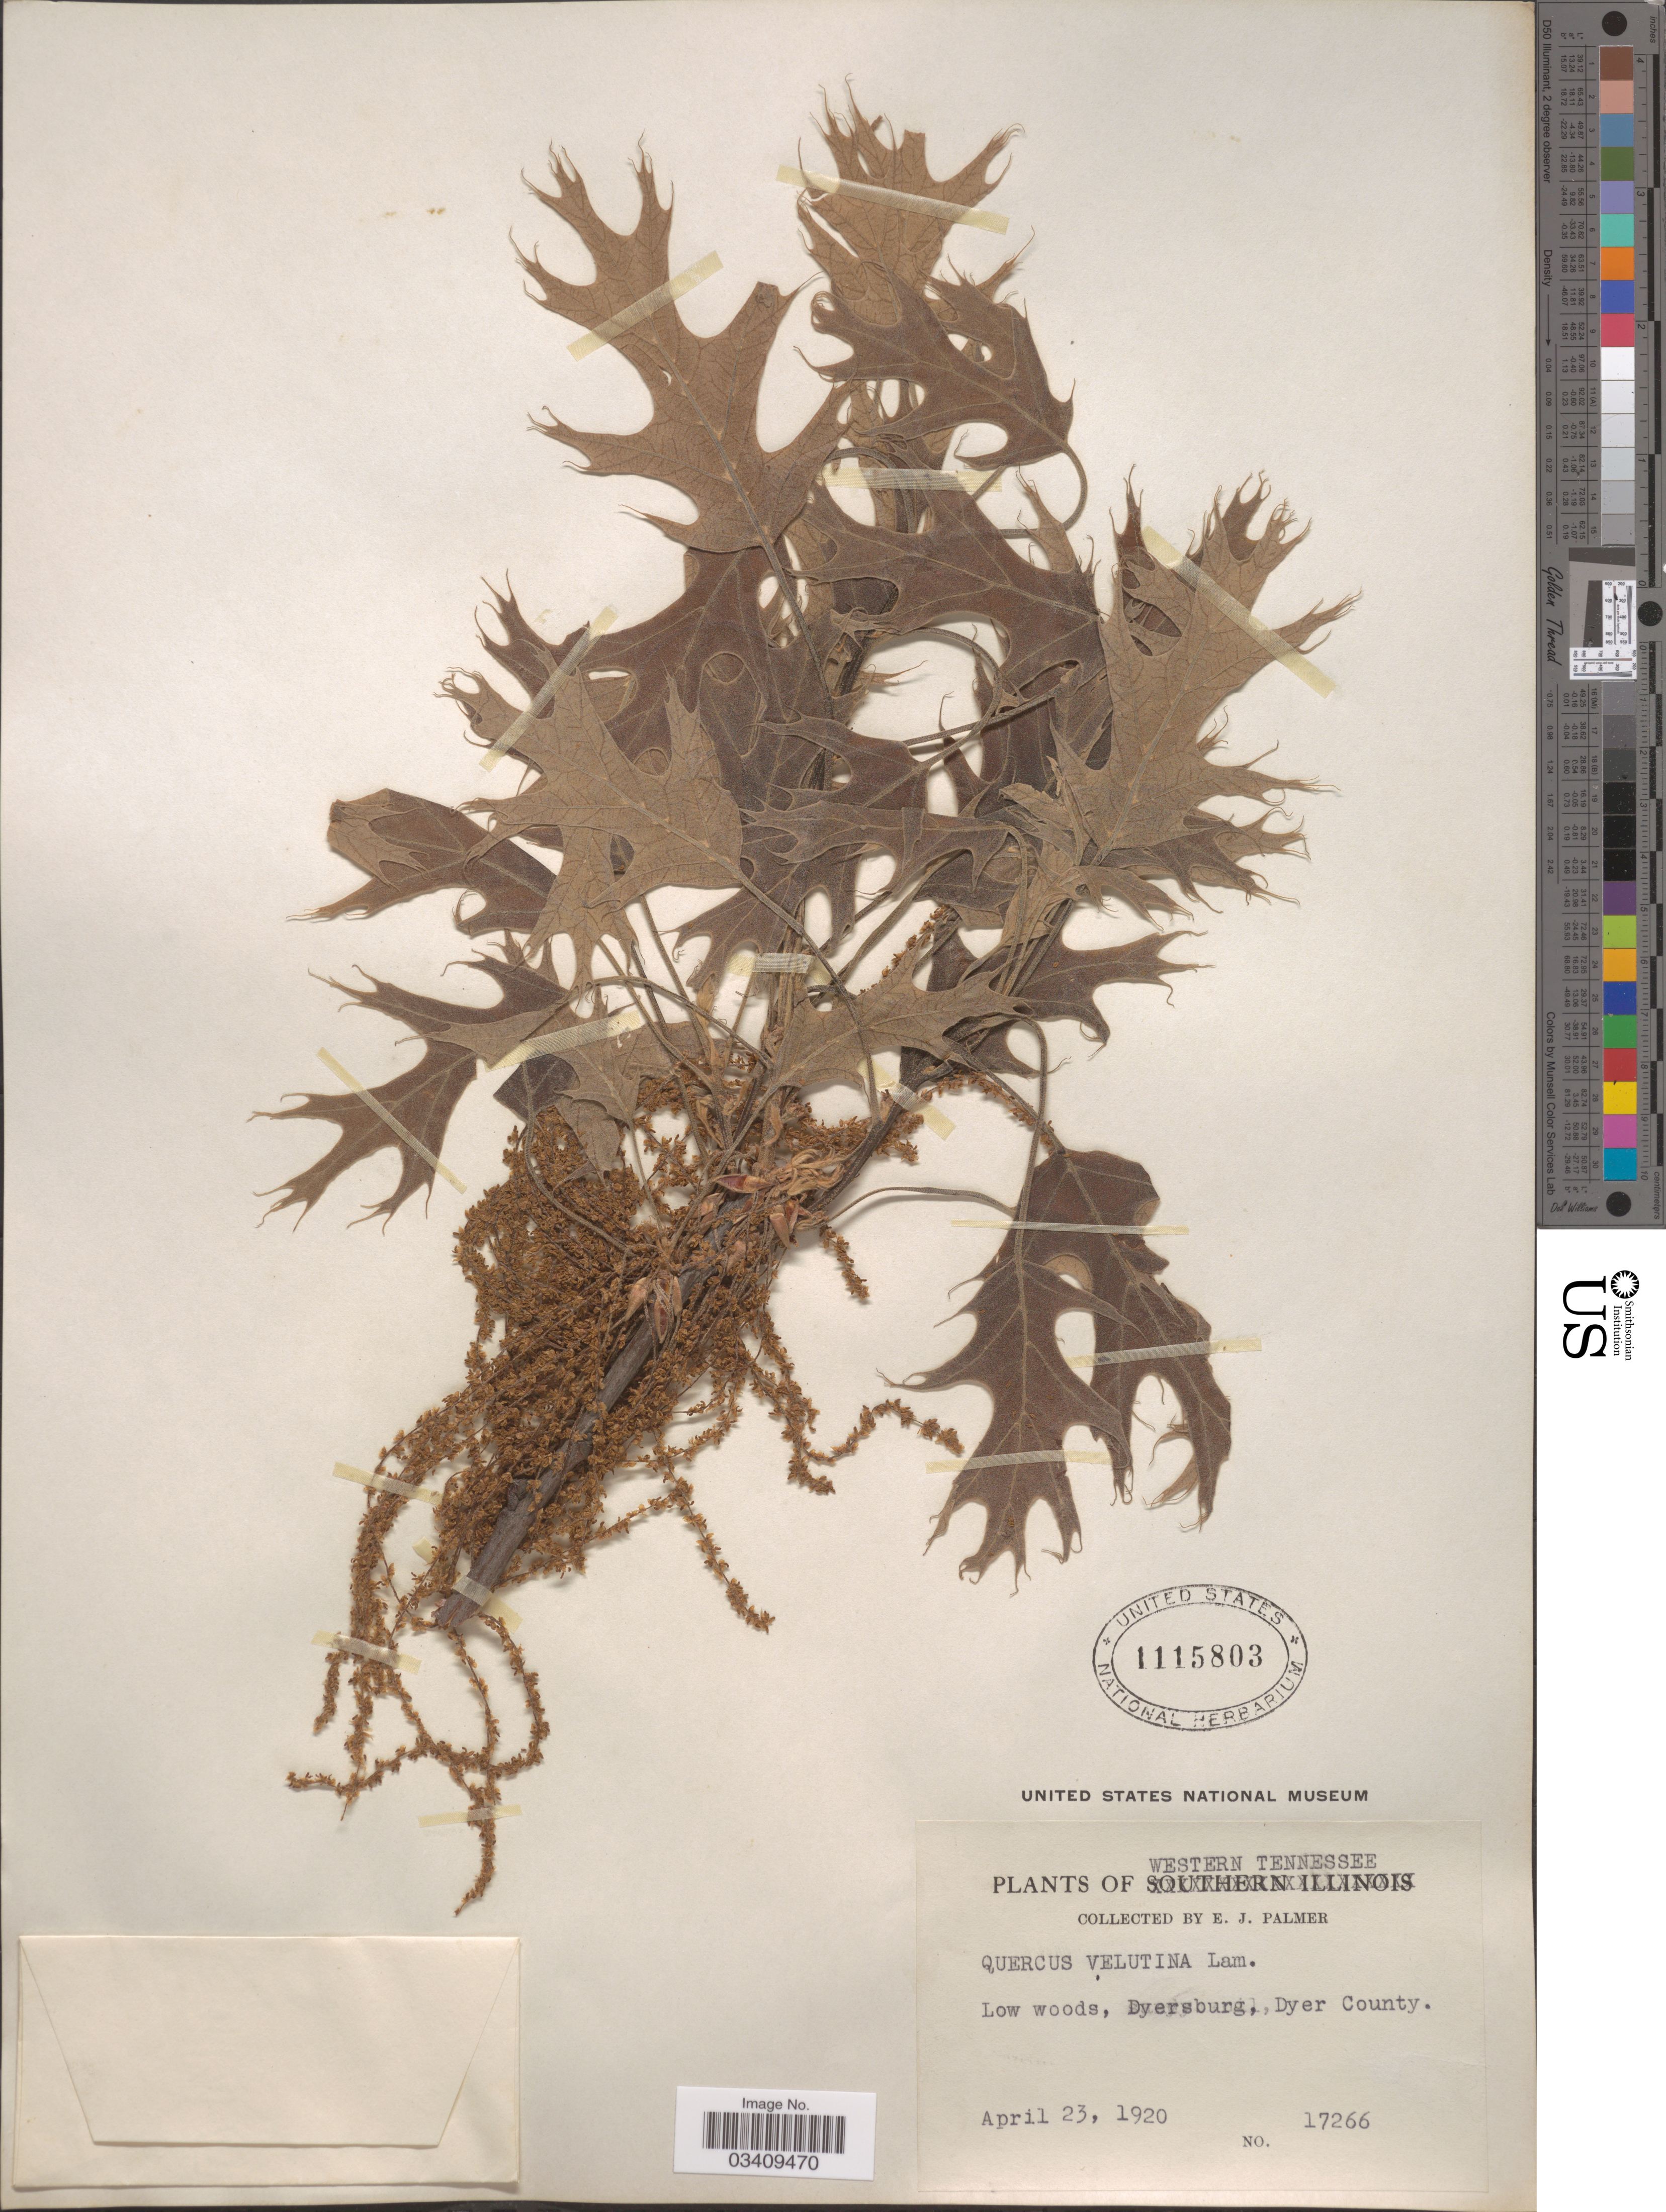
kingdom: Plantae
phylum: Tracheophyta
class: Magnoliopsida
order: Fagales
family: Fagaceae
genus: Quercus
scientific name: Quercus velutina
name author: Lam.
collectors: E. J. Palmer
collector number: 17266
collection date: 1920-04-23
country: United States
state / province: Tennessee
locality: Western Tennessee. Dyersburg, Dyer County.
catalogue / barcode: US 1115803